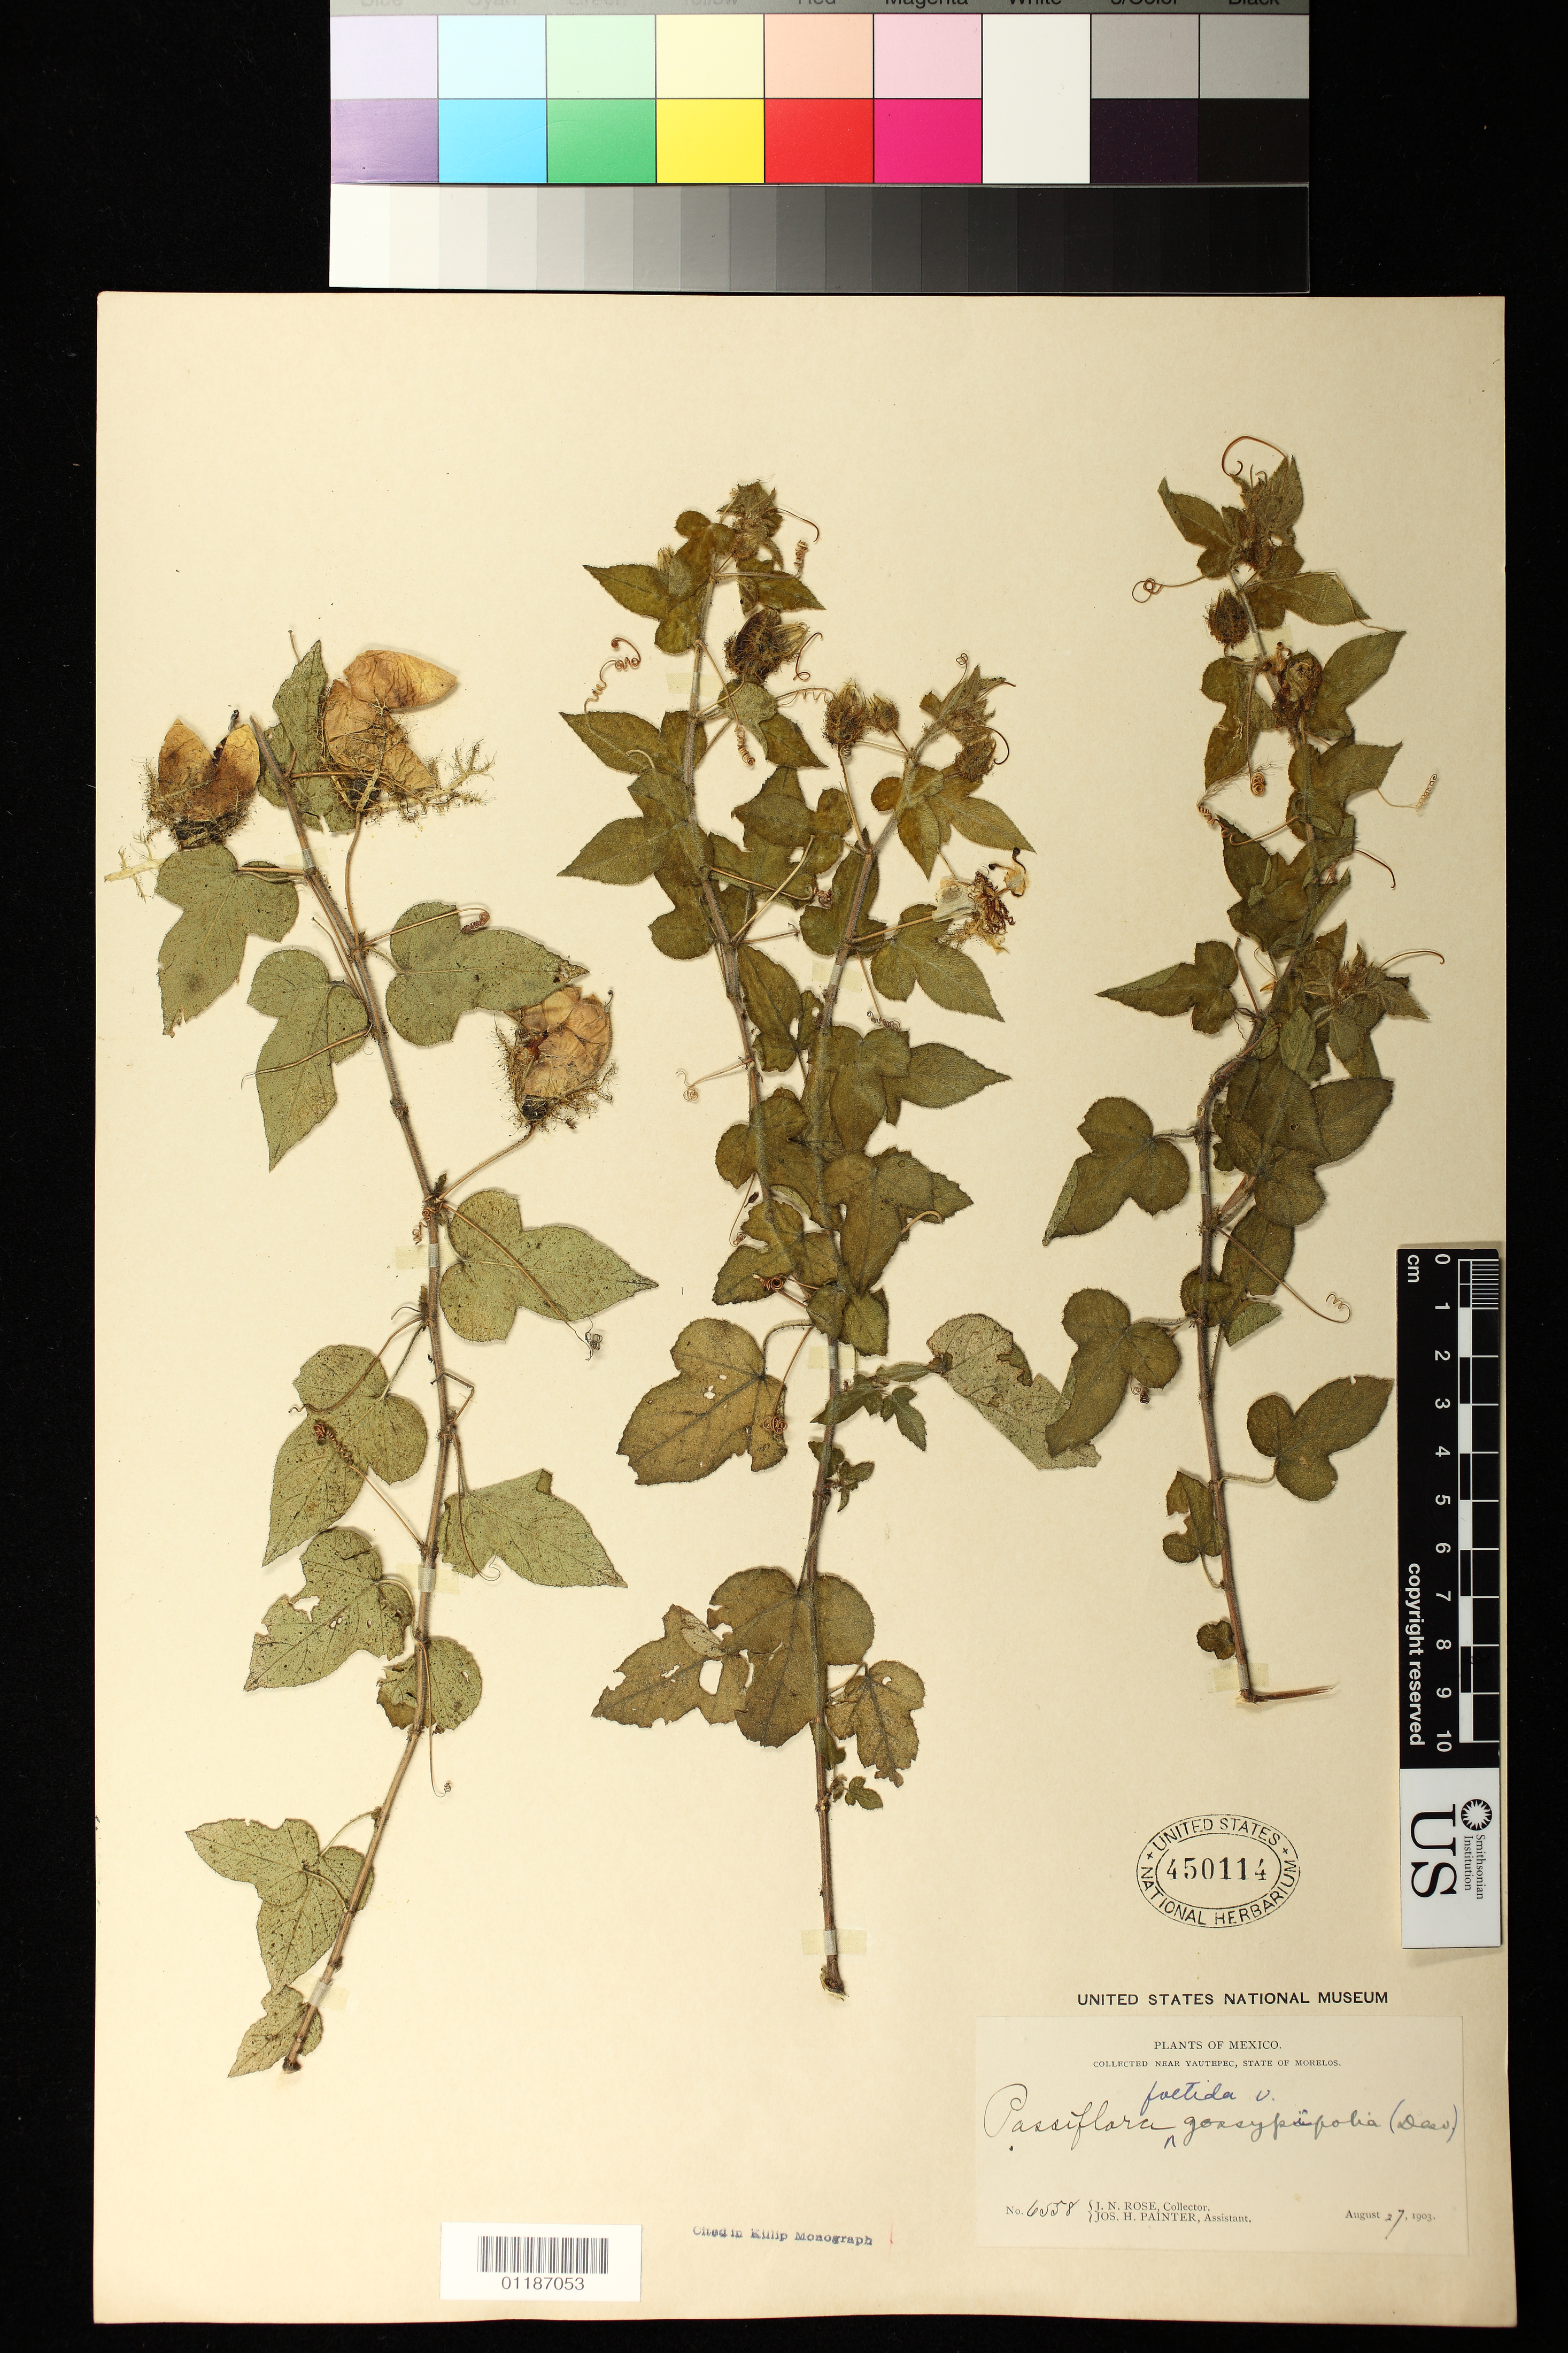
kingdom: Plantae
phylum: Tracheophyta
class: Magnoliopsida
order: Malpighiales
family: Passifloraceae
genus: Passiflora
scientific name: Passiflora foetida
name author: L.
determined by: Svoboda, Harlan T., (NA), US Department of Agriculture (UNITED STATES)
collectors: J. N. Rose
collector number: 6558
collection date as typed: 27 Aug 1903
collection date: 1903-08-27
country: Mexico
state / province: Morelos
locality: Near yautepec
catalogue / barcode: US 450114